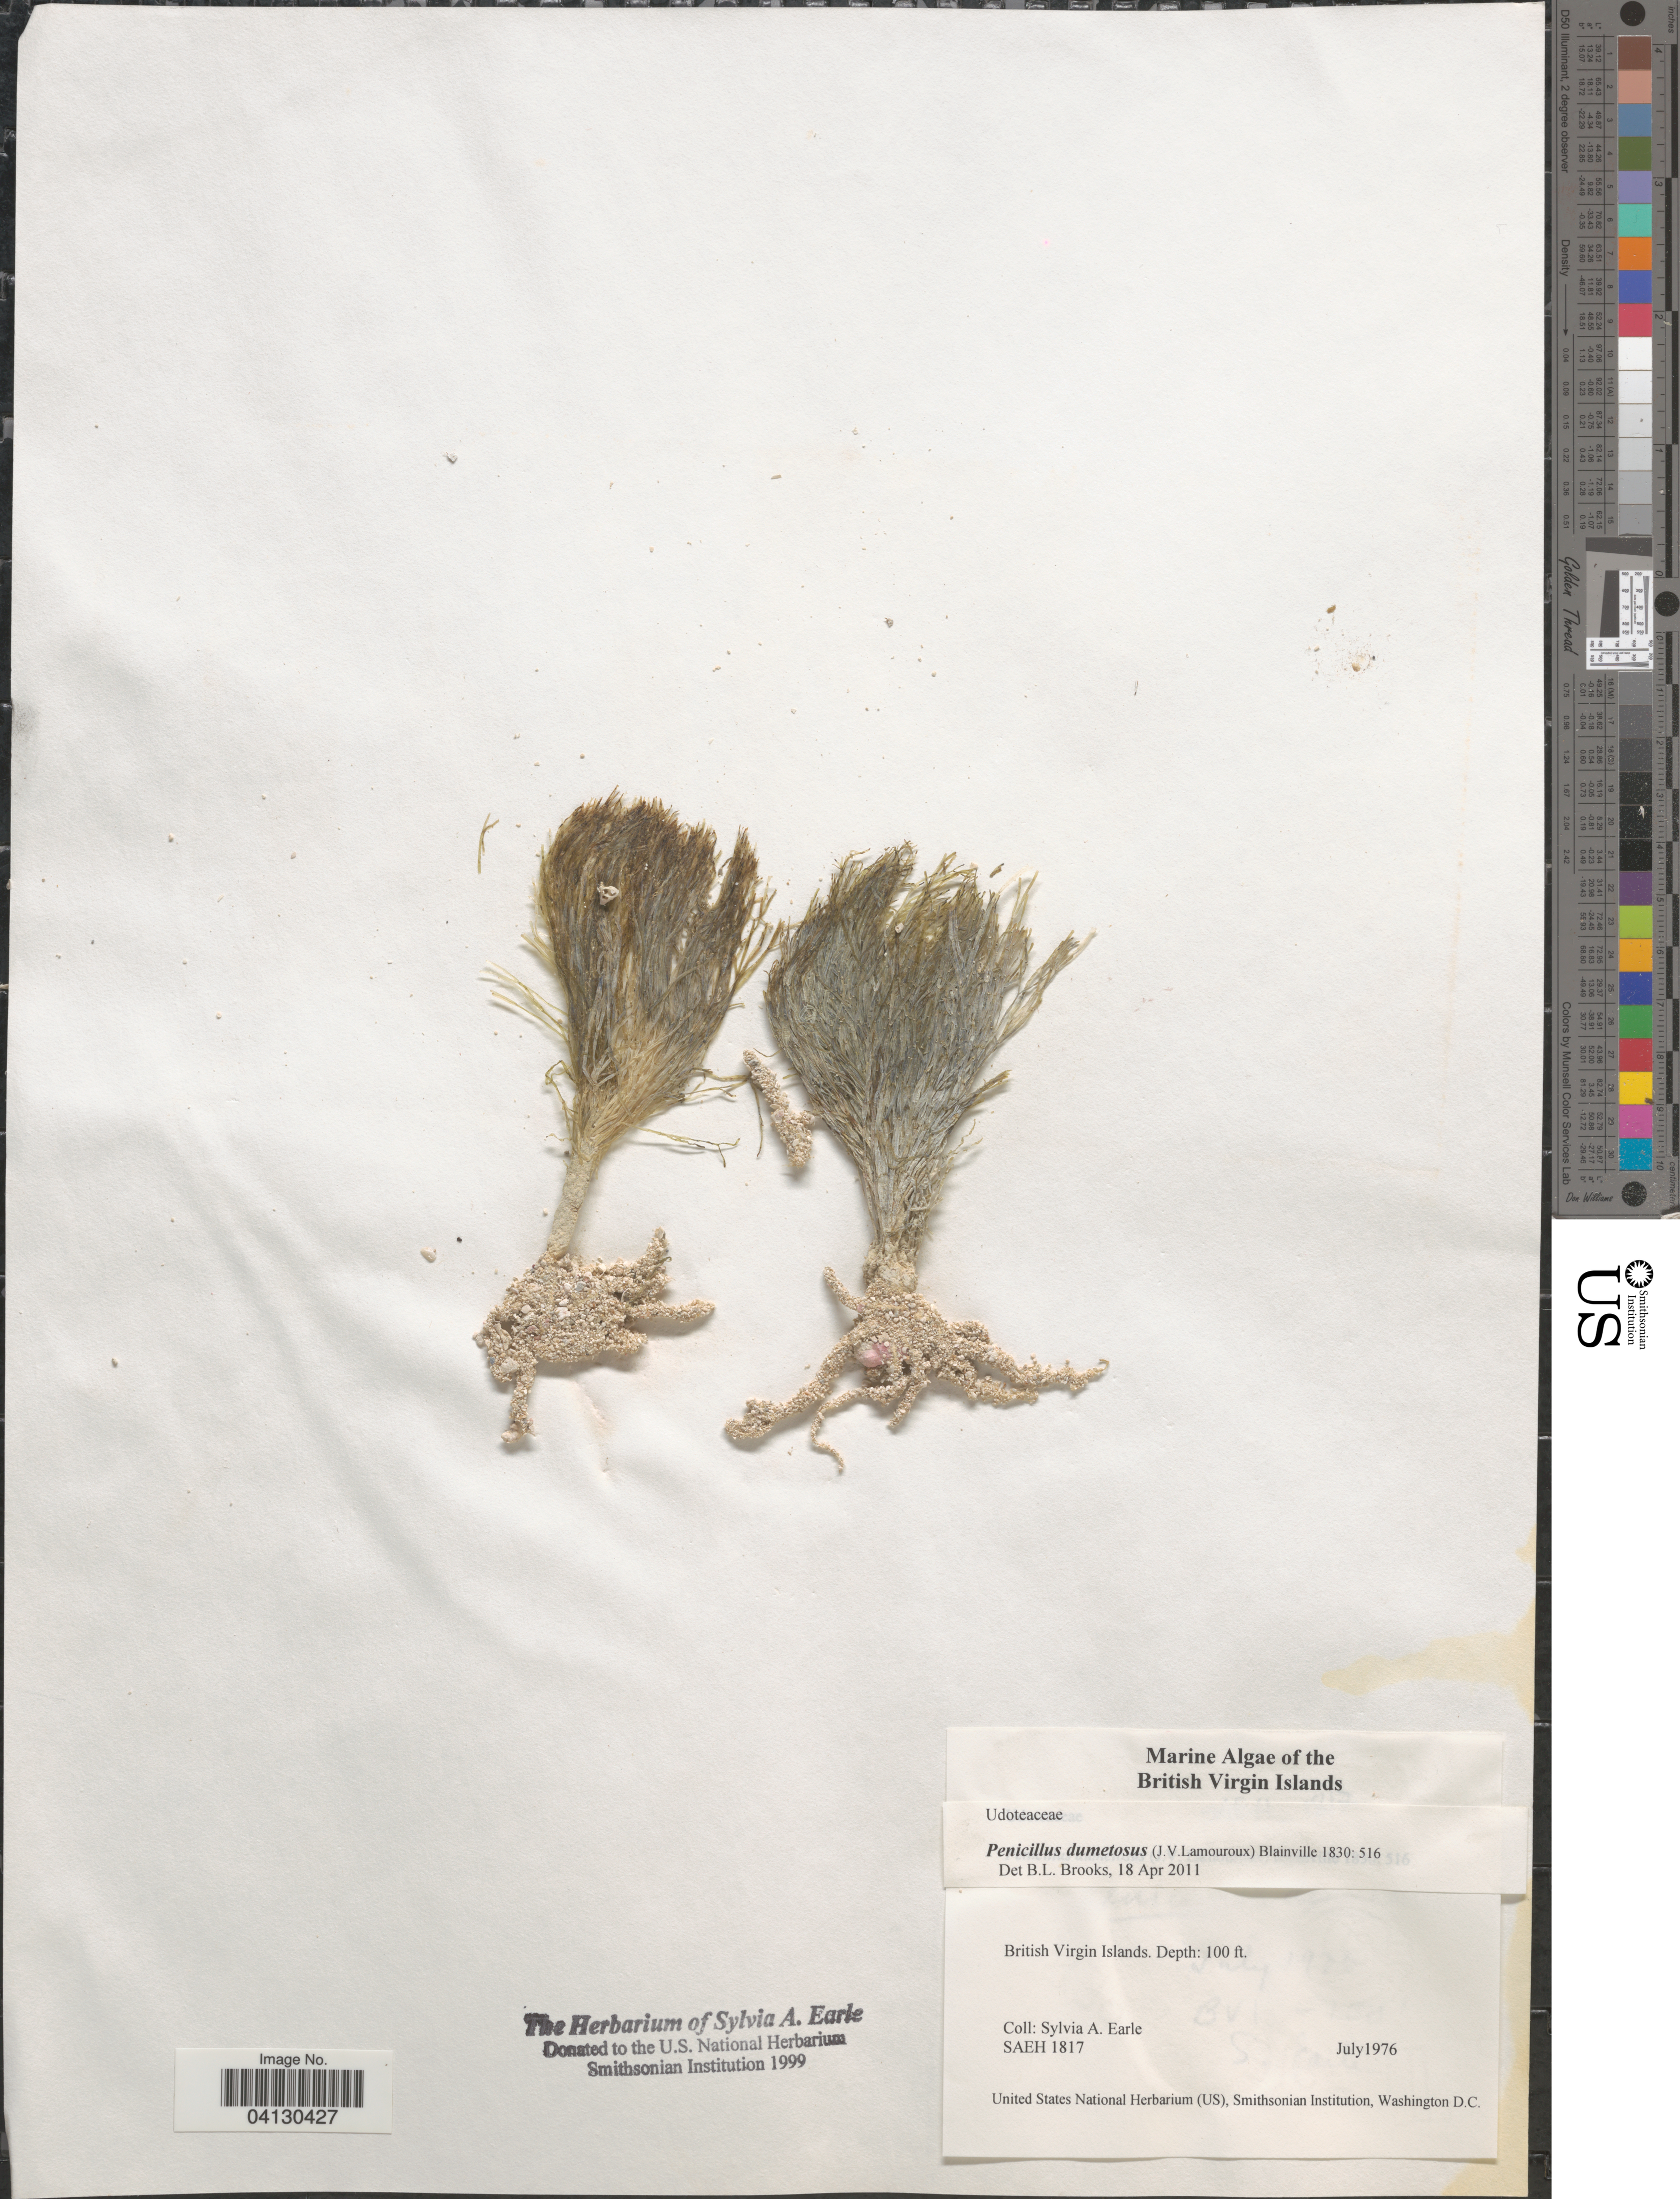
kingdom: Plantae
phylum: Chlorophyta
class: Ulvophyceae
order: Bryopsidales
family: Udoteaceae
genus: Penicillus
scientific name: Penicillus dumetosus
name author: (J.V.Lamouroux) Blainville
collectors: S. A. Earle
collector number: SAEH1817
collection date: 1976-07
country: British Virgin Islands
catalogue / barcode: US 329013